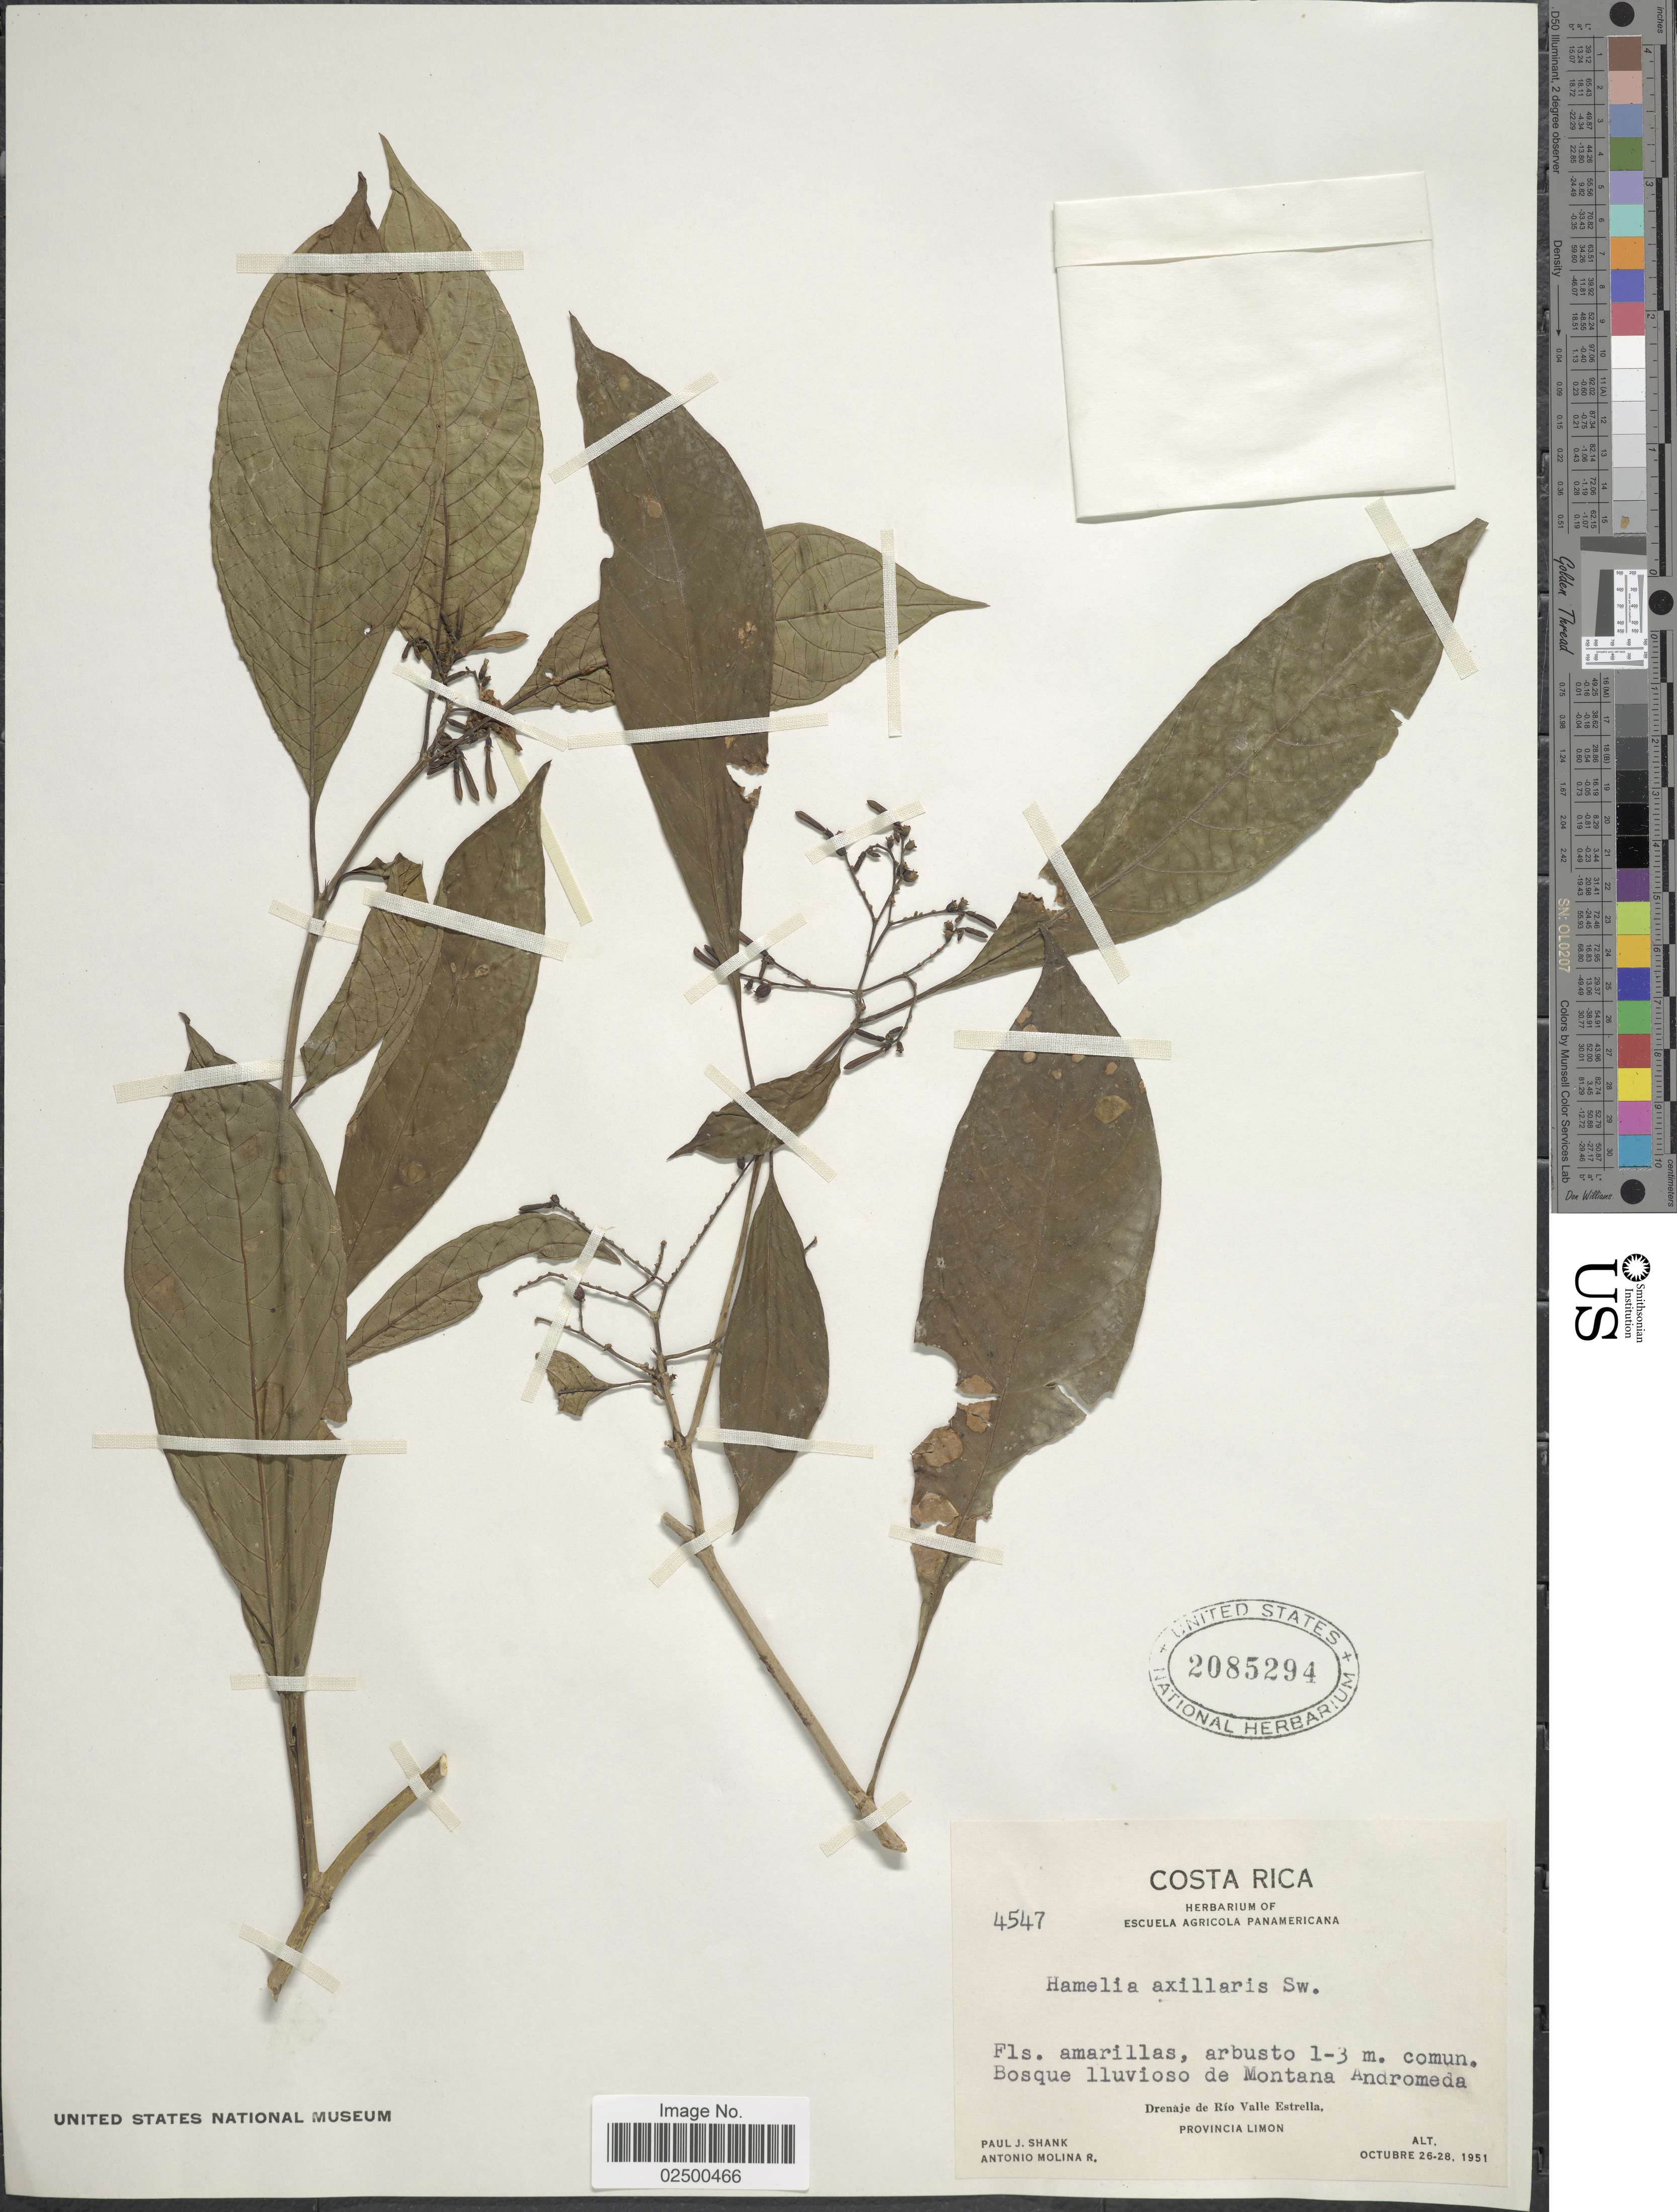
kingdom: Plantae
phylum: Tracheophyta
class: Magnoliopsida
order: Gentianales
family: Rubiaceae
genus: Hamelia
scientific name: Hamelia axillaris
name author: Sw.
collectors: P. J. Shank & A. Molina R.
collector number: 4547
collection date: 1951-10-26/1951-10-28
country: Costa Rica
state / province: Limón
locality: Bosque lluvioso de Montana Andromeda, Drenaje de Rio Valle Estrella, Provincia Limon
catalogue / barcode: US 2085294